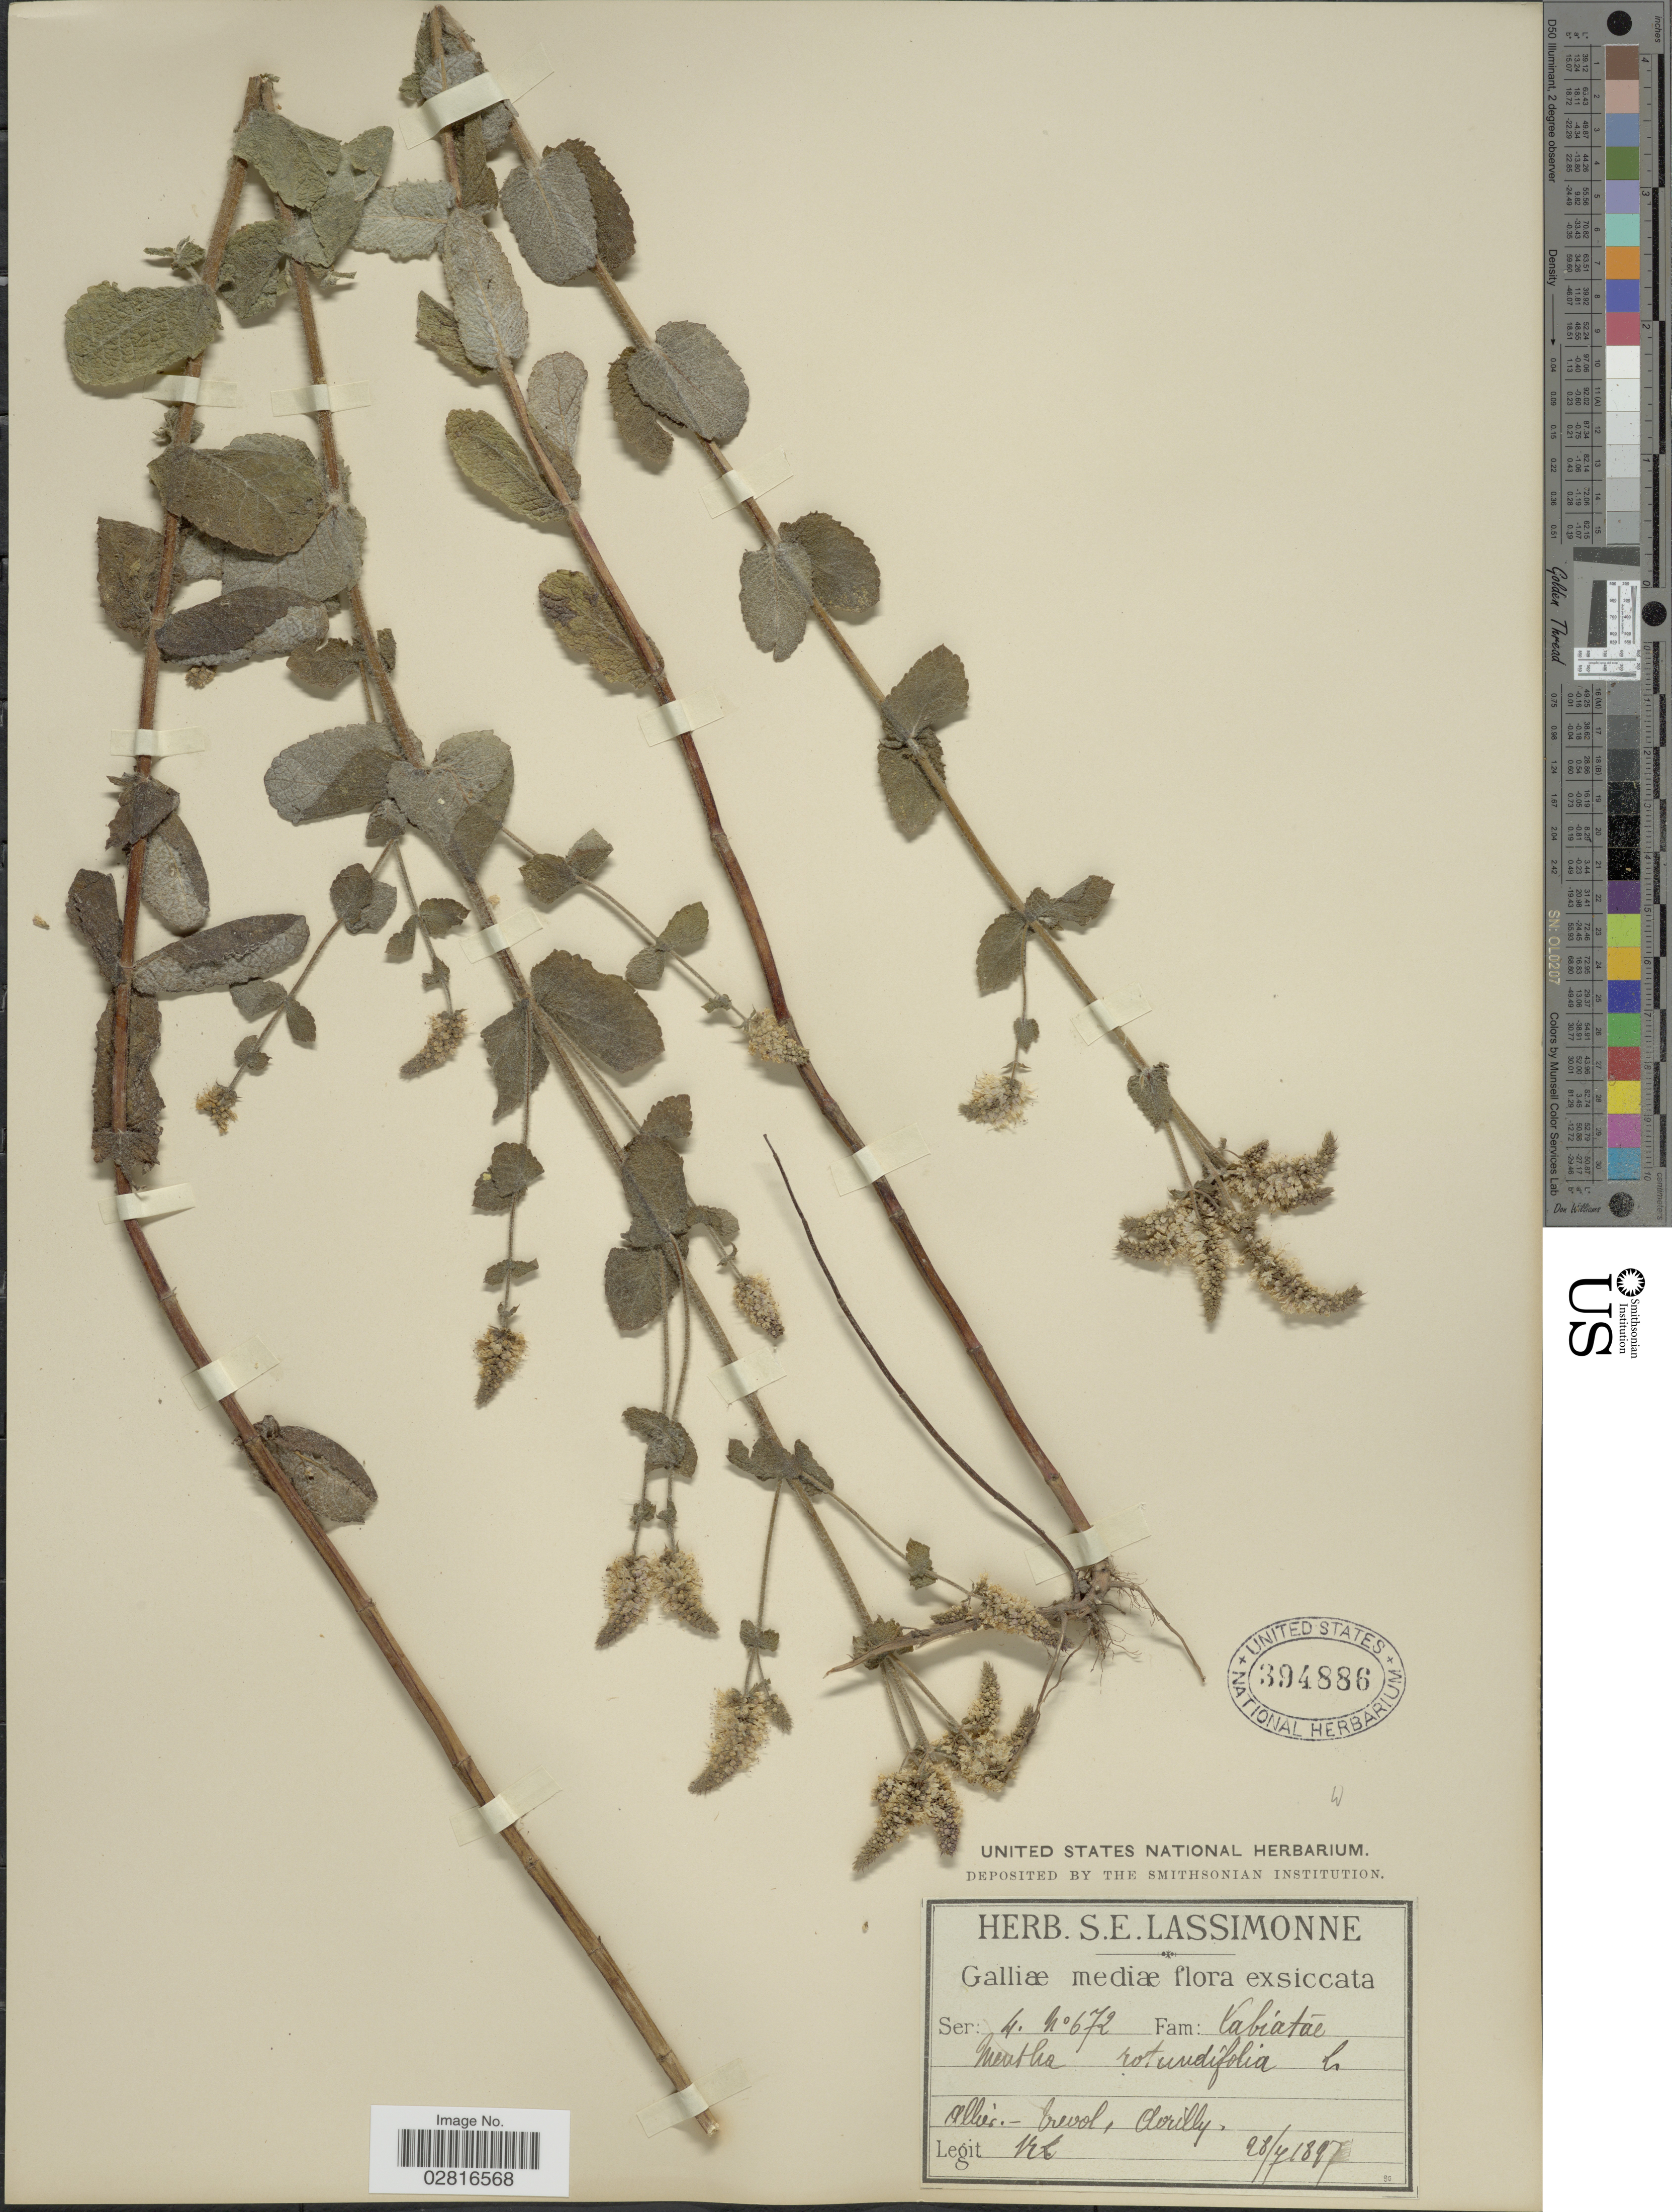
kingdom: Plantae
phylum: Tracheophyta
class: Magnoliopsida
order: Lamiales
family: Lamiaceae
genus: Mentha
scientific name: Mentha rotundifolia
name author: (L.) Huds.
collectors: S. Lassimonne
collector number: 672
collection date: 1897-07-28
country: France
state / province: Auvergne-Rhône-Alpes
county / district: Allier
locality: Galliæ mediæ [Central France]. Allier - Trevol, Avrilly.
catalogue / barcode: US 394886